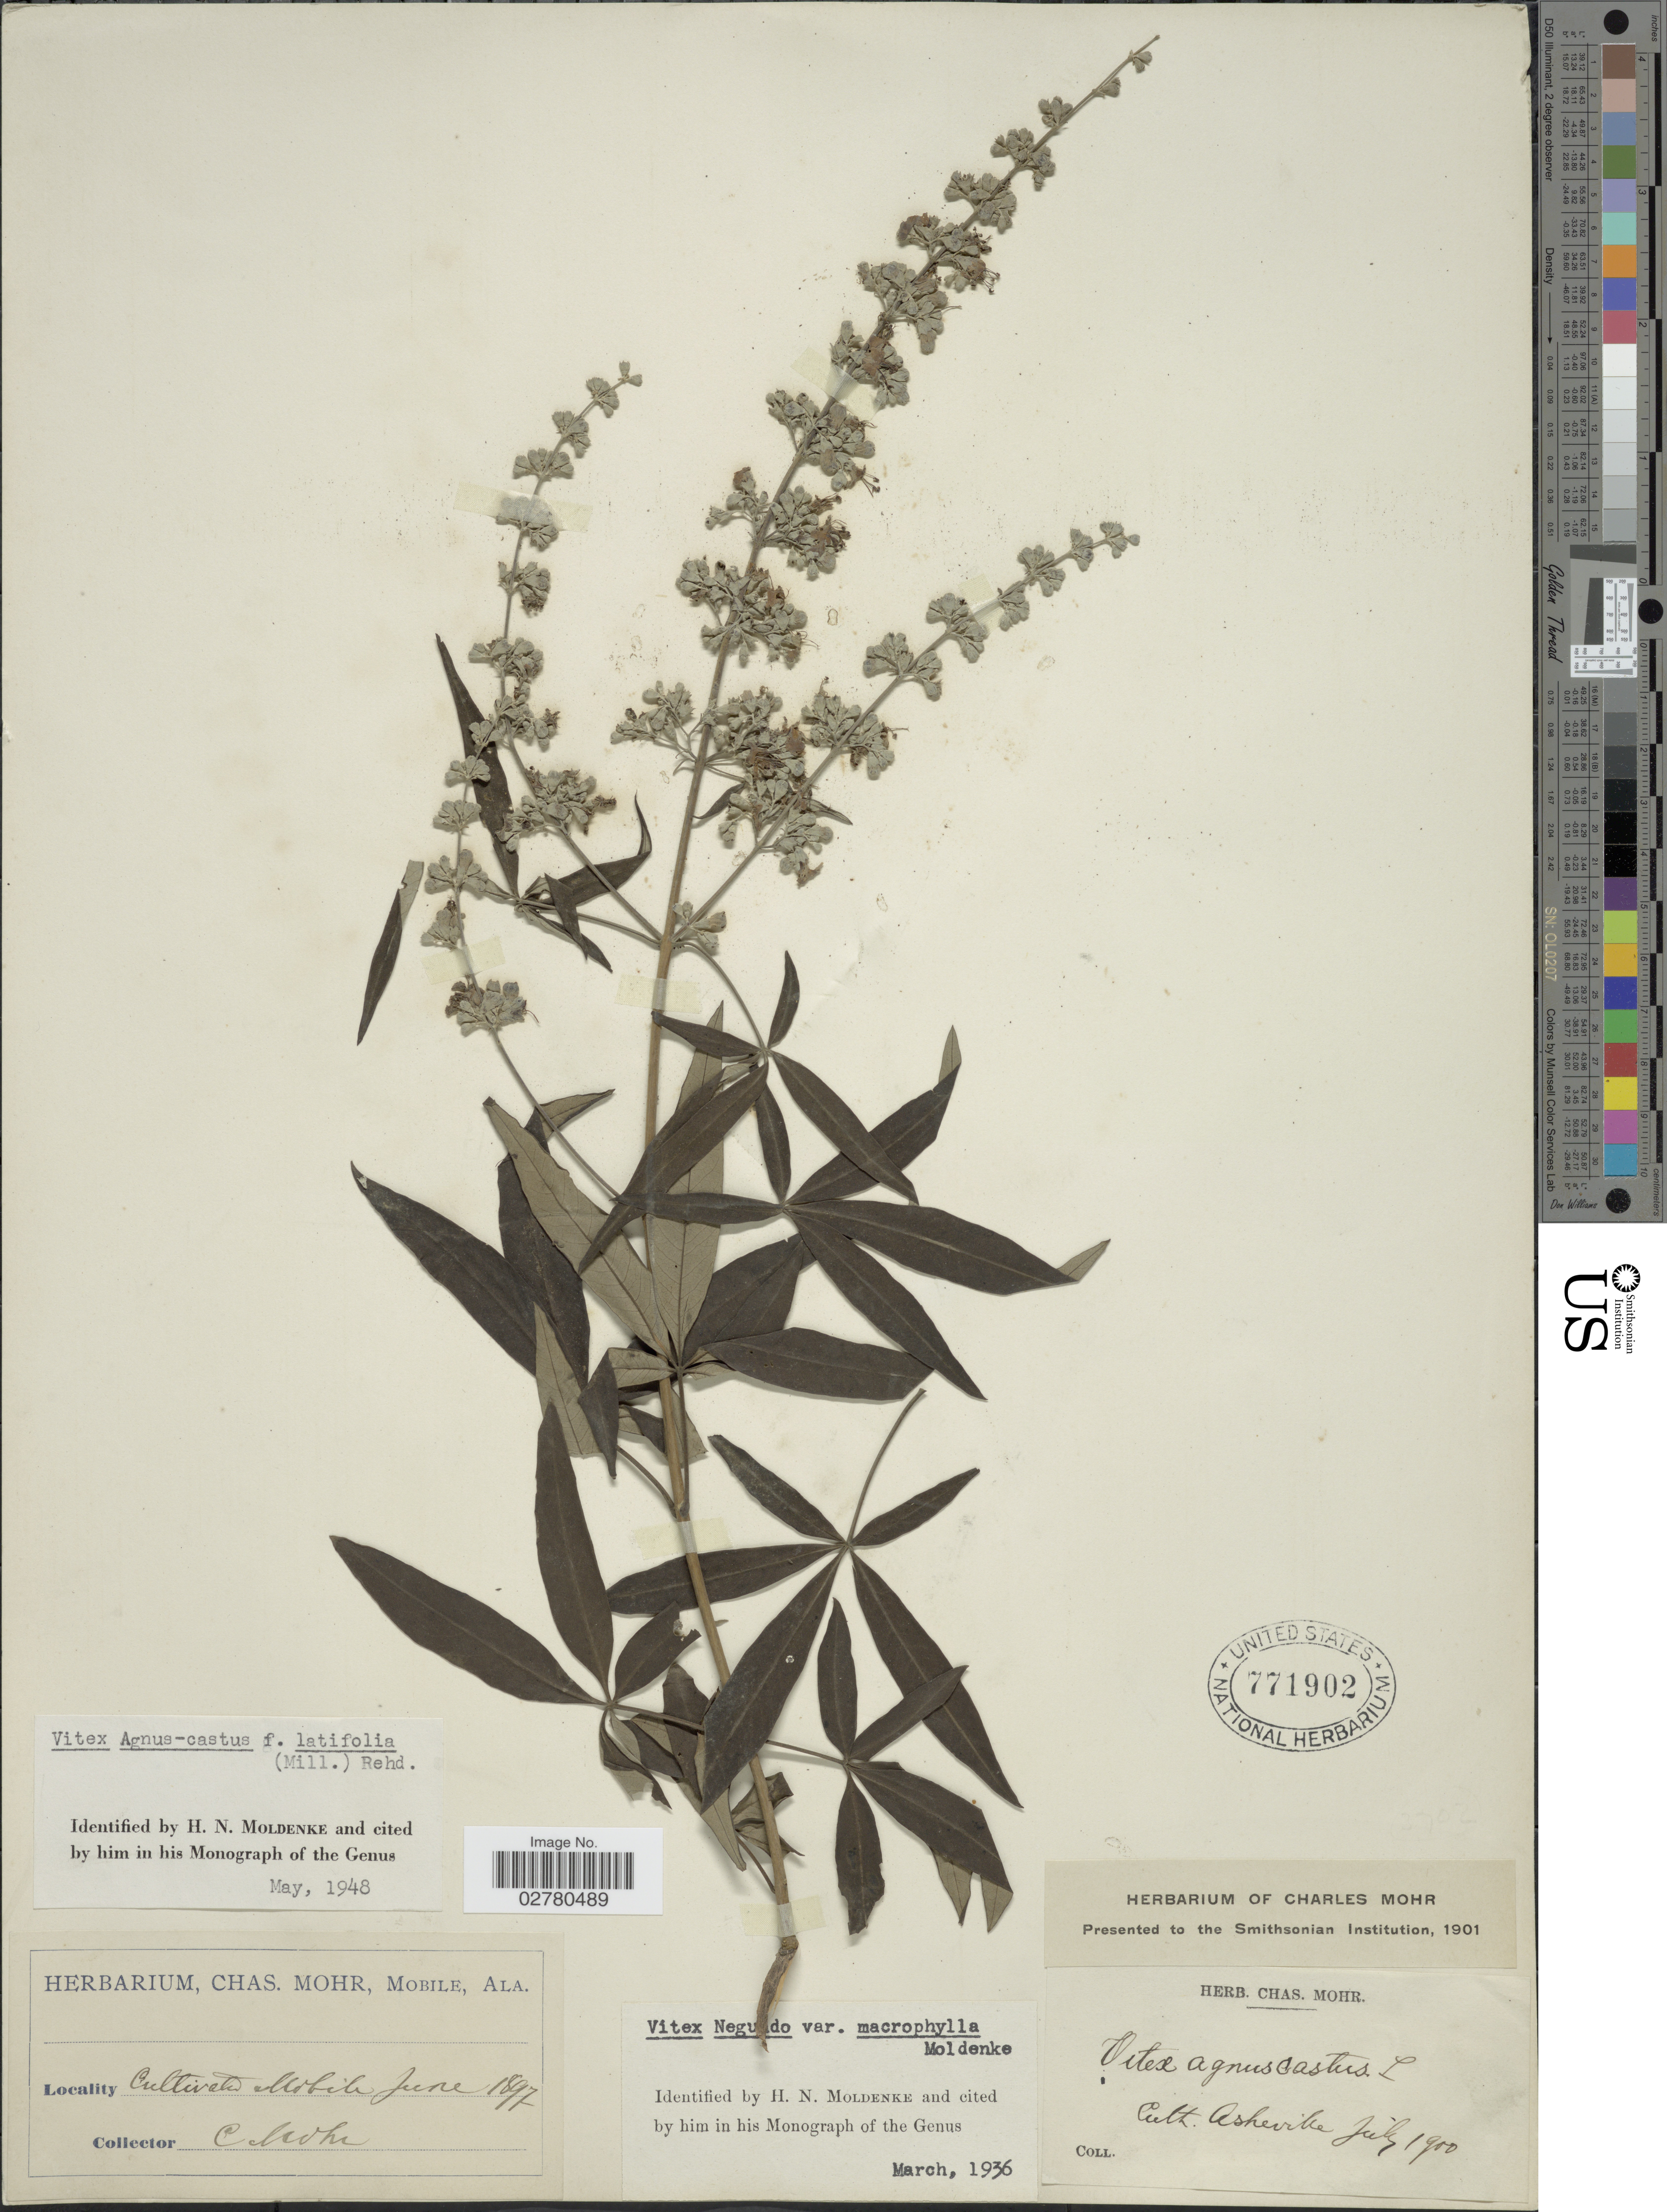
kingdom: Plantae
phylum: Tracheophyta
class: Magnoliopsida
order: Lamiales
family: Lamiaceae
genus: Vitex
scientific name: Vitex agnus-castus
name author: L.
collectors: Mohr, C. T. (herbarium)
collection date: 1897-06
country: United States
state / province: Alabama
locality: Mobile.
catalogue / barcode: US 771902-2